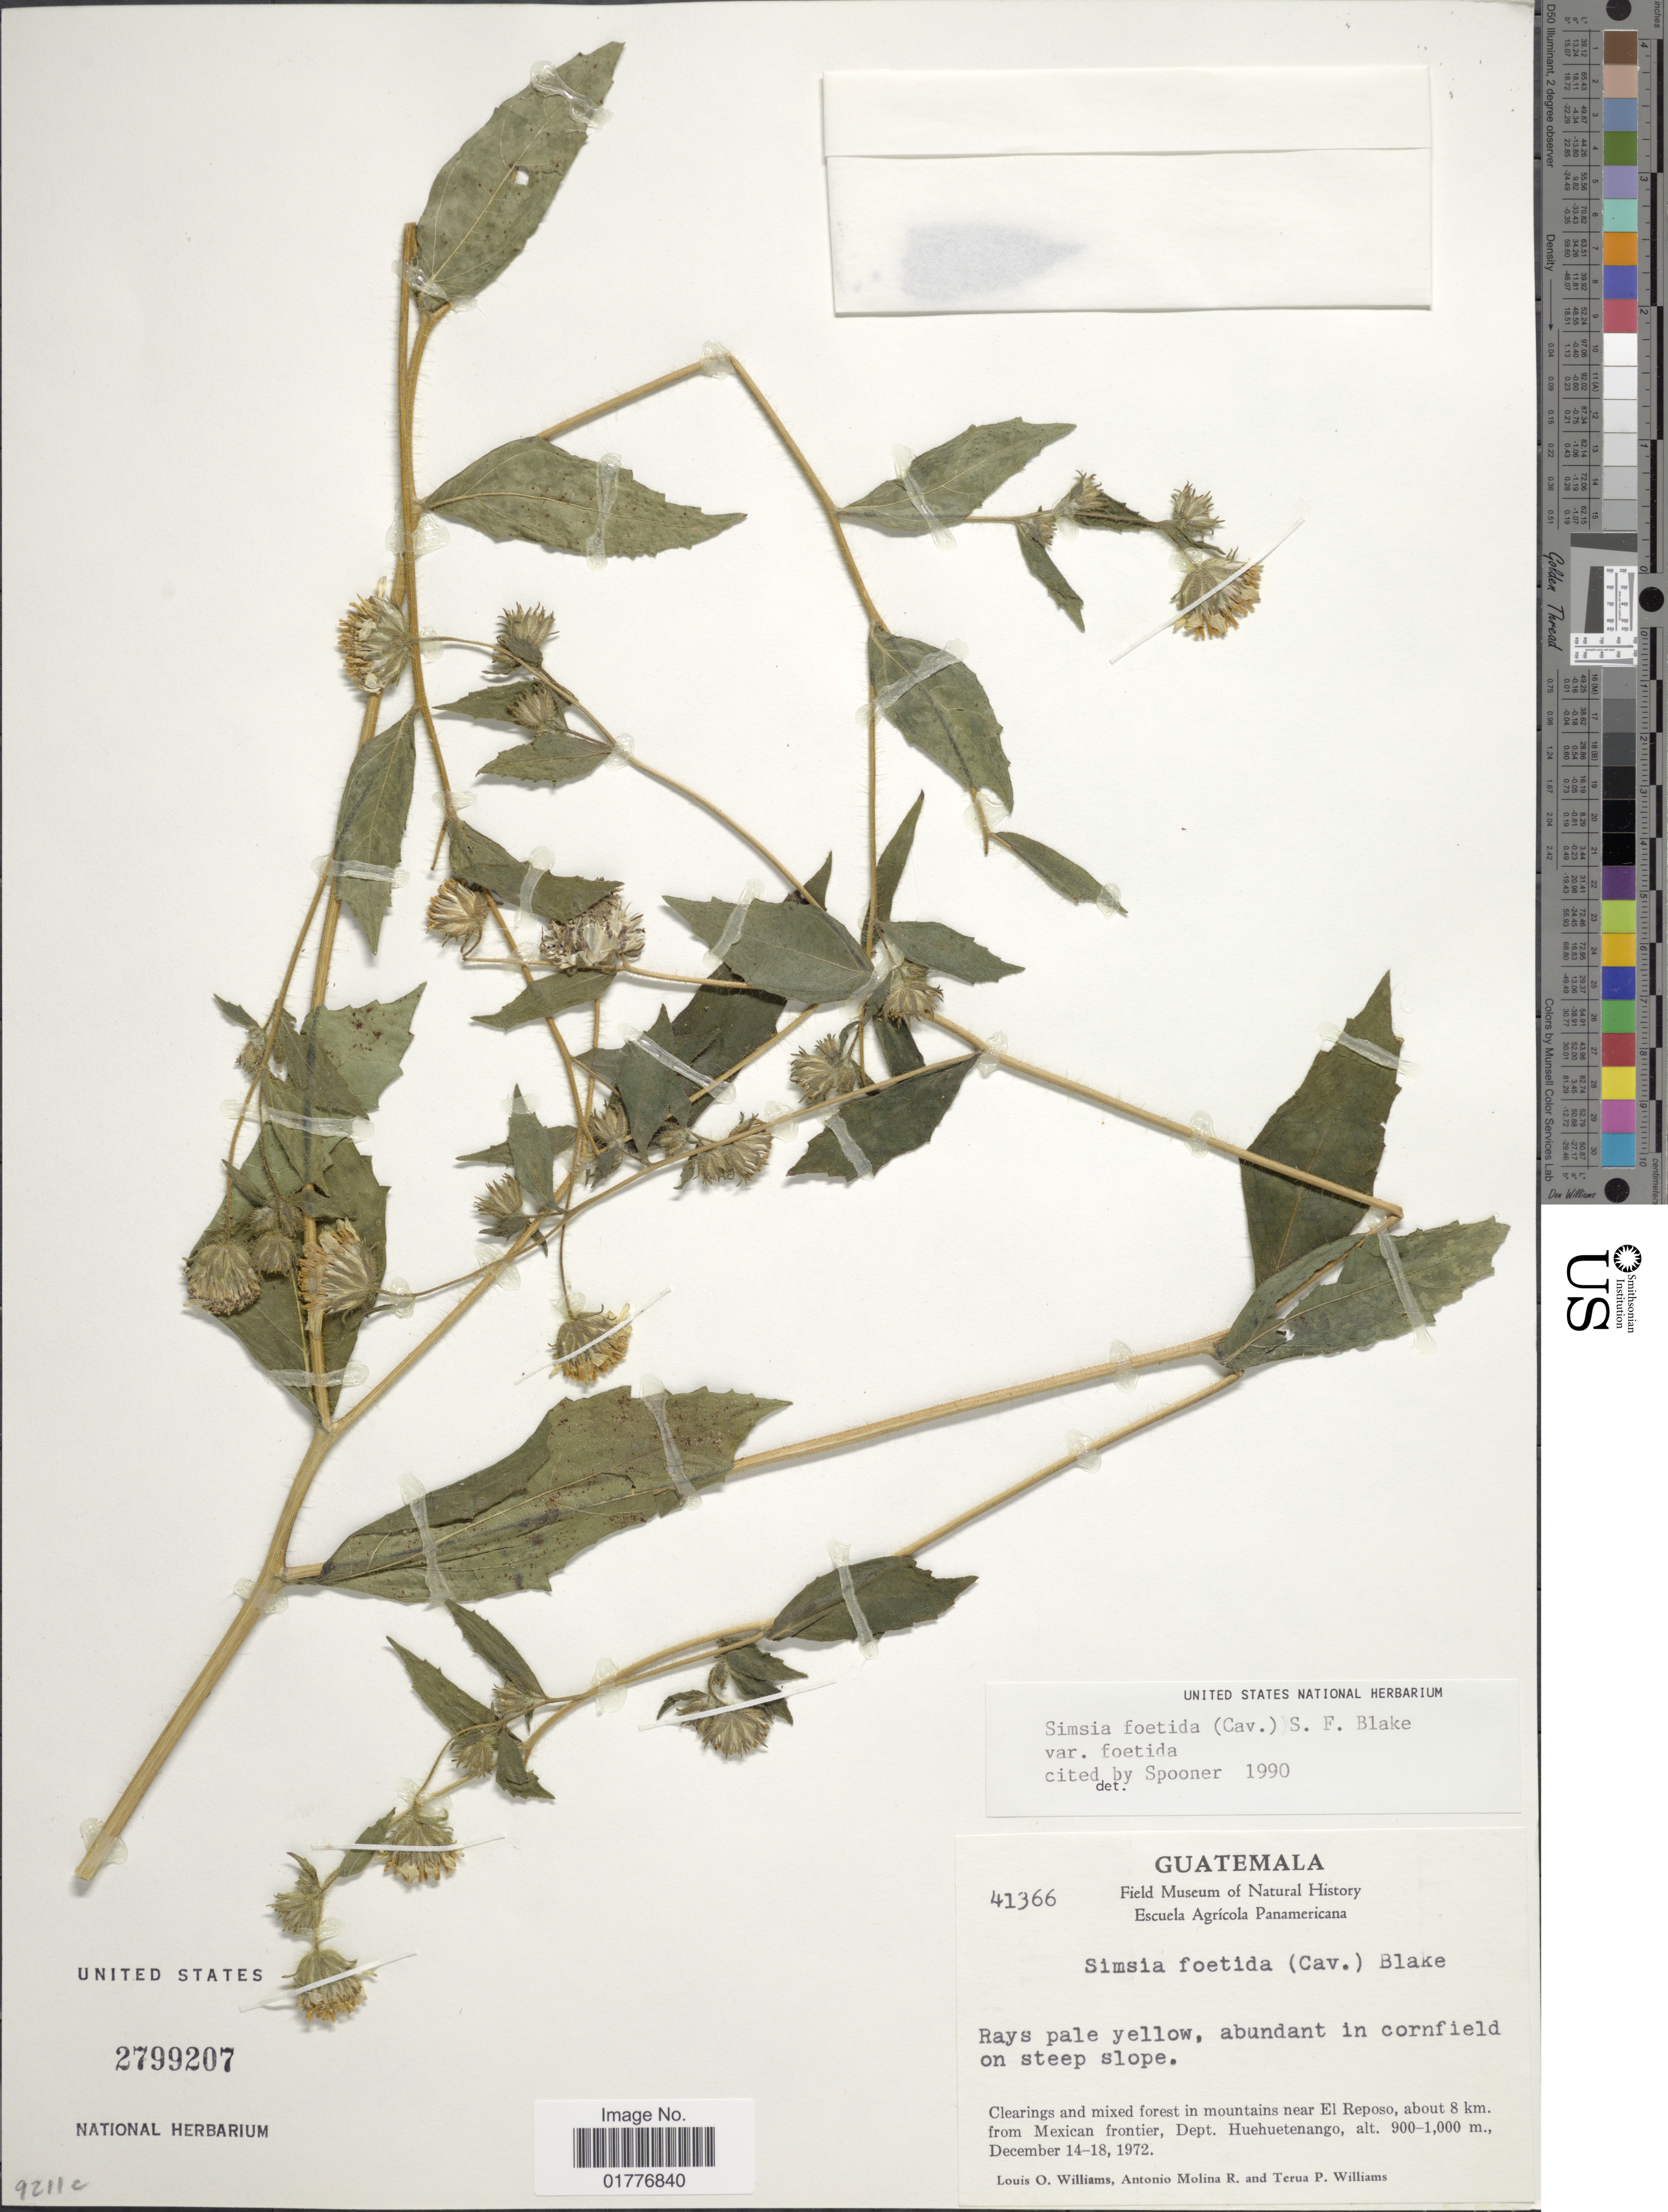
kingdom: Plantae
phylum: Tracheophyta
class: Magnoliopsida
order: Asterales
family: Asteraceae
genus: Simsia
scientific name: Simsia foetida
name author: (Cav.) S.F. Blake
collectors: L. O. Williams, A. Molina R. & T. P. Williams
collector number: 41366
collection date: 1972-12-14/1972-12-18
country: Guatemala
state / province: Huehuetenango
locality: Clearings and mixed forest in mountains near El Reposo, about 8 km from Mexican frontier, Dept Huehuetenango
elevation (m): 900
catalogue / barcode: US 2799207